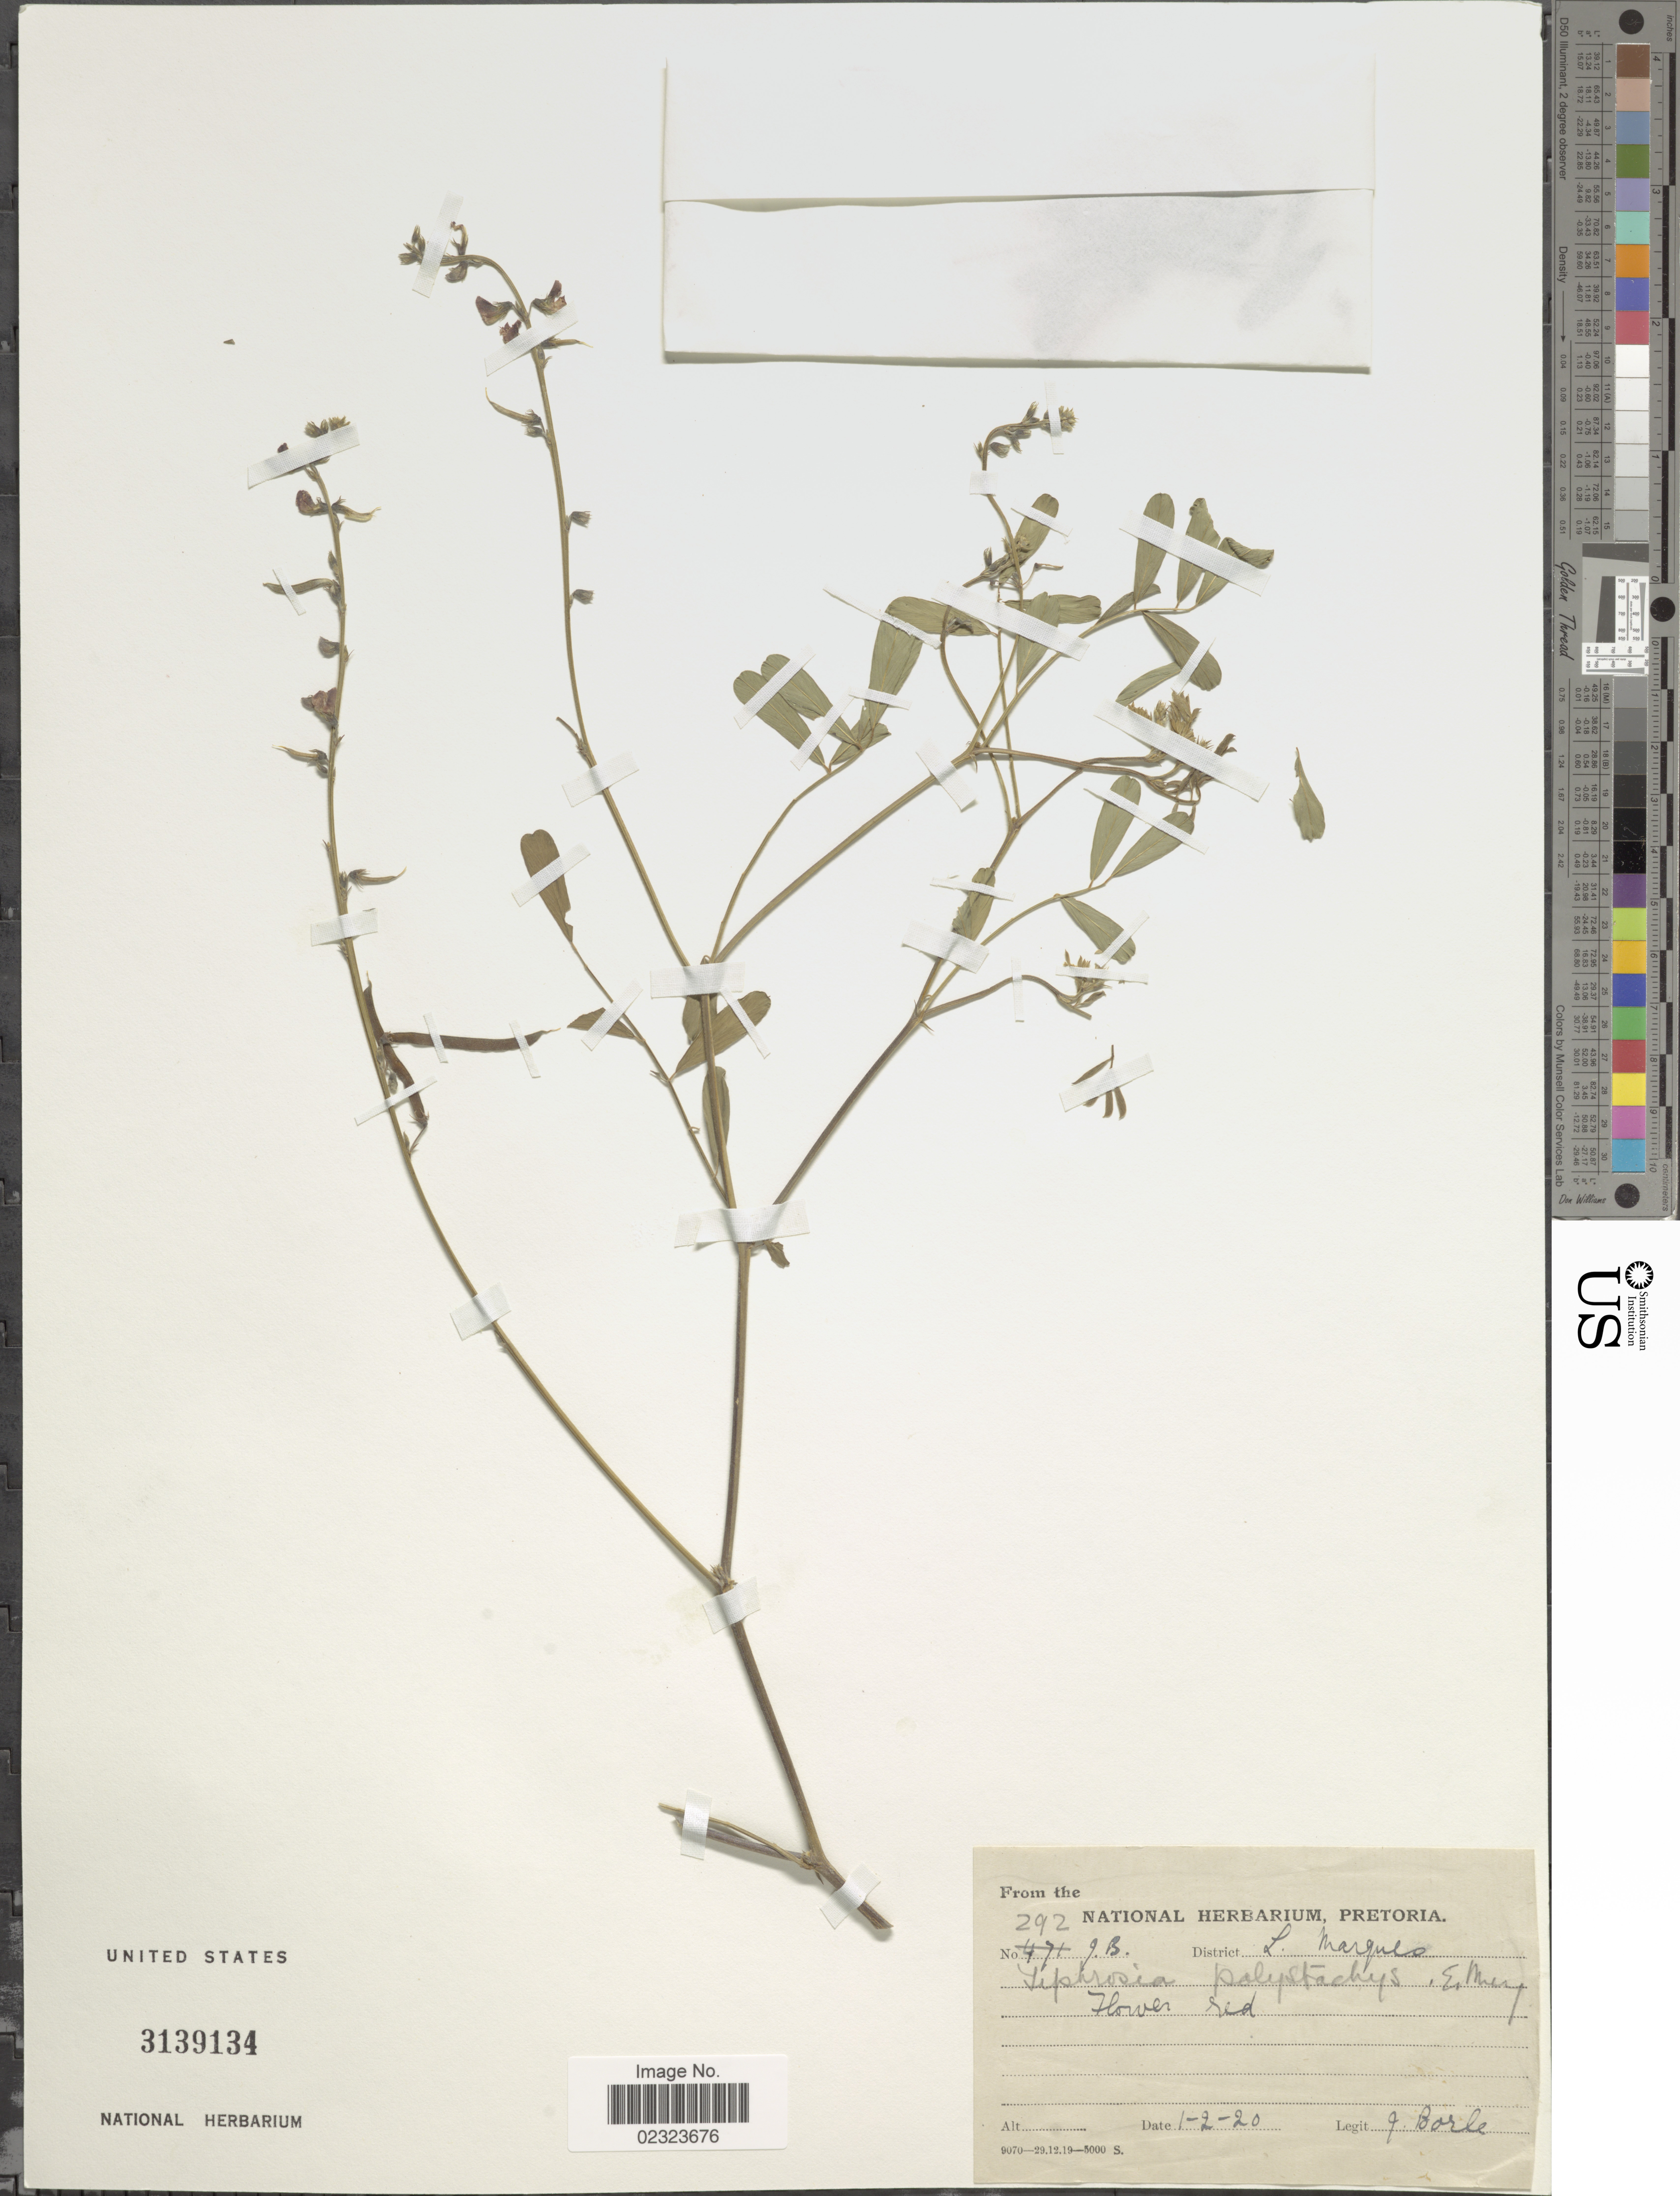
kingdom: Plantae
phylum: Tracheophyta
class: Magnoliopsida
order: Fabales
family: Fabaceae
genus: Tephrosia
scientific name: Tephrosia polystachya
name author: E. Mey.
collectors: J. Borle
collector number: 292 J.B.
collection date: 1920-01-02 or 1920-02-01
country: Mozambique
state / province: Maputo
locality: District L. Marques [Lorenco Marques, Mozambique?]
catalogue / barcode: US 3139134